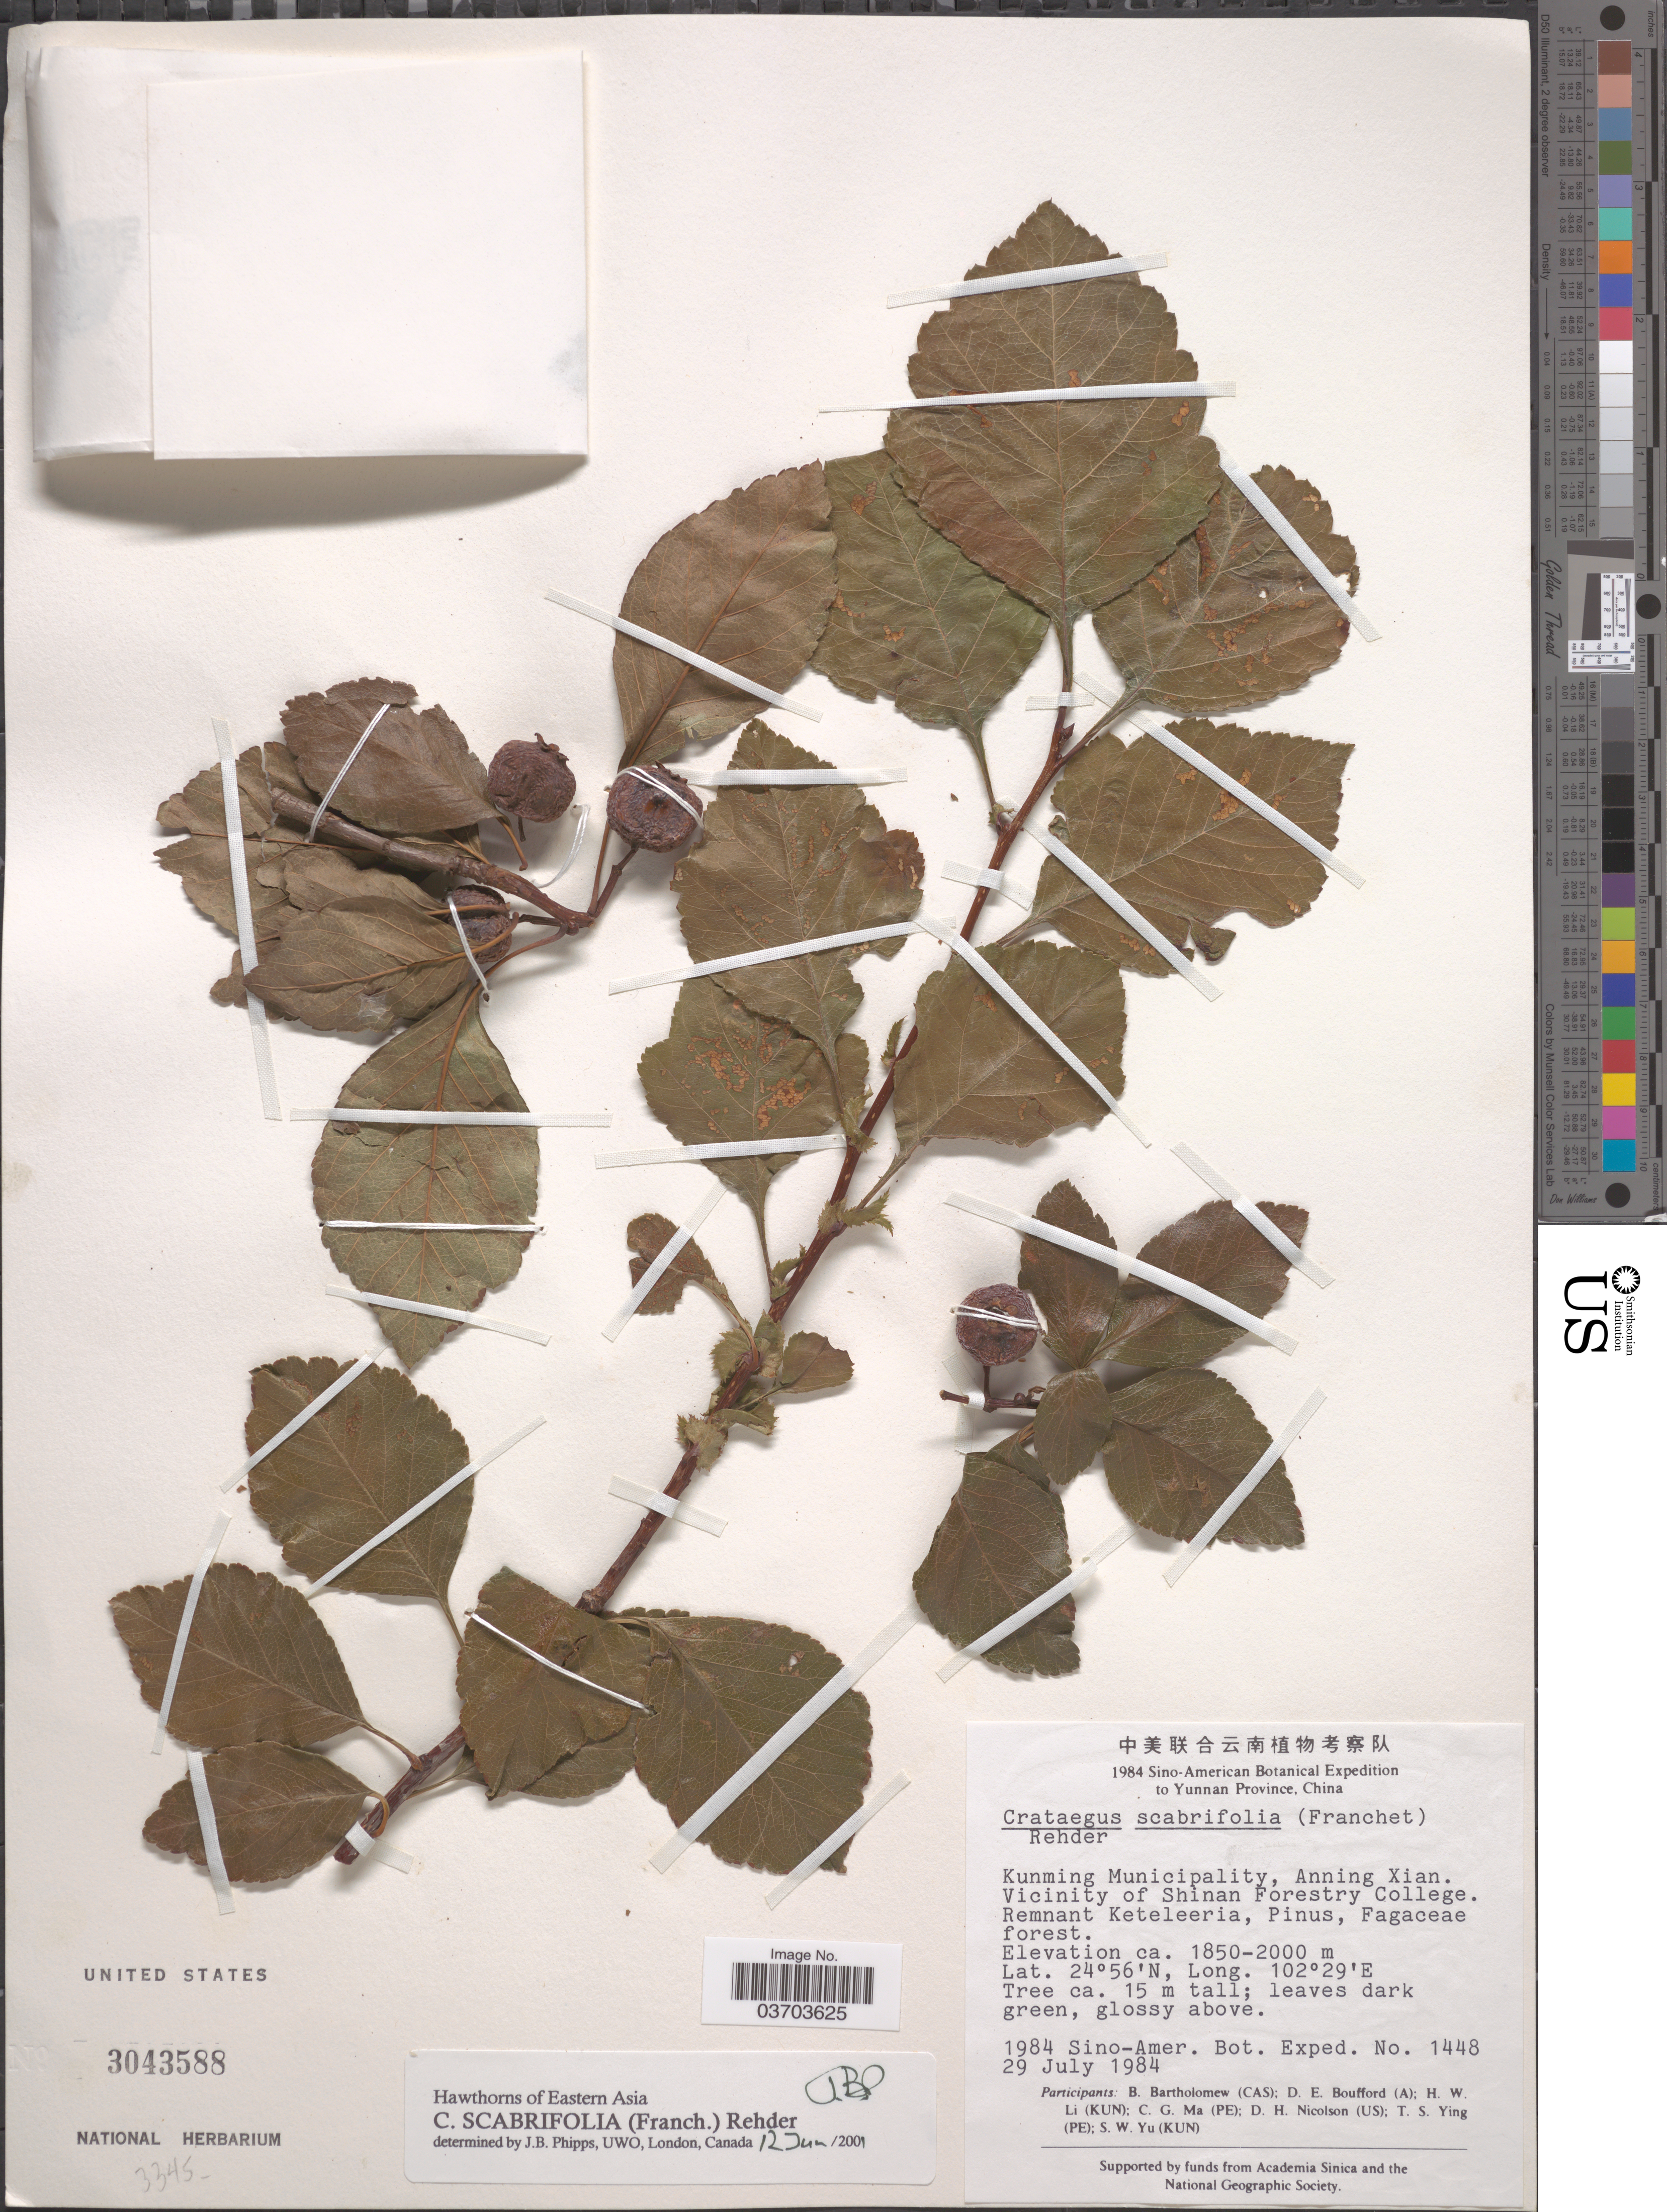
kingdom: Plantae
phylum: Tracheophyta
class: Magnoliopsida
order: Rosales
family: Rosaceae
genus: Crataegus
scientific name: Crataegus scabrifolia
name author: (Franch.) Rehder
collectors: Sino-Amer. Bot. Exped. 1984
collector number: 1448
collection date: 1984-07-29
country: China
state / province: Yunnan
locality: Kunming Municipality, Anning Xian. Vicinity of Shinan Forestry College.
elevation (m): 1850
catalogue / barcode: US 3043588